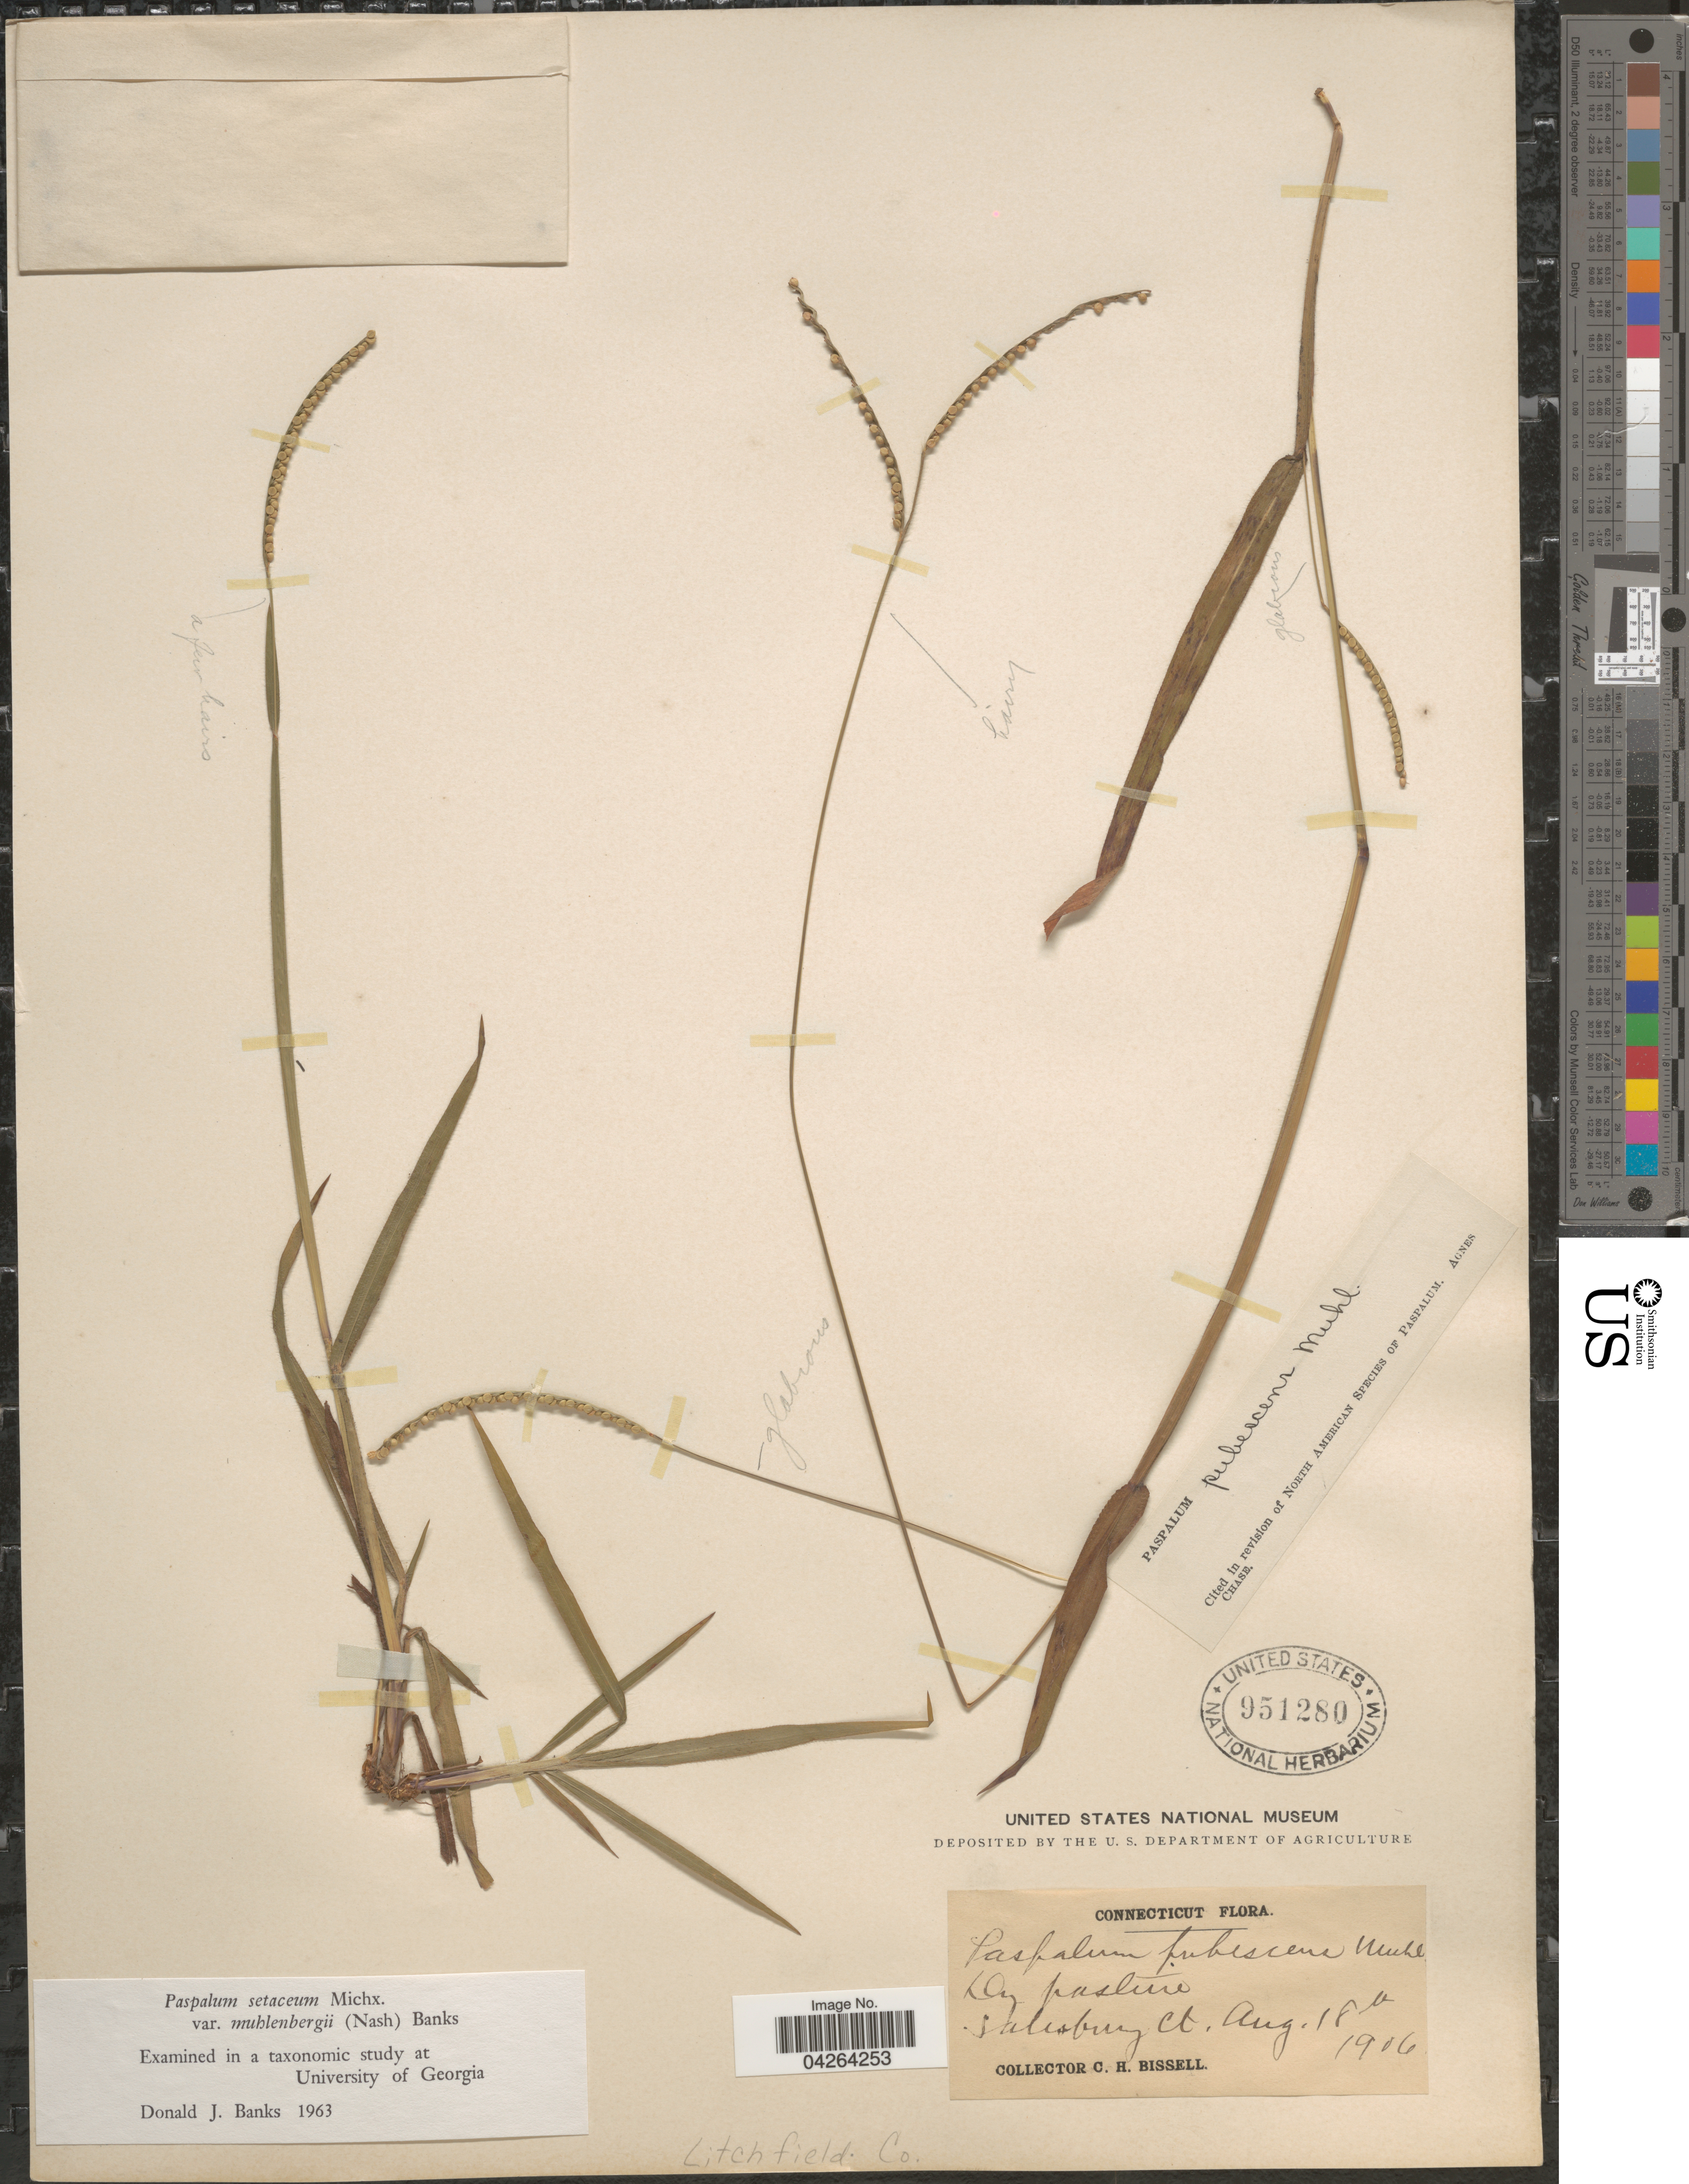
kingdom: Plantae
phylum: Tracheophyta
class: Liliopsida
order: Poales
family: Poaceae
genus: Paspalum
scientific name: Paspalum setaceum var. muhlenbergii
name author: (Nash) D.J. Banks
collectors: C. Bissell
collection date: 1906-08-18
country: United States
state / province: Connecticut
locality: Salisbury.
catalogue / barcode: US 951280